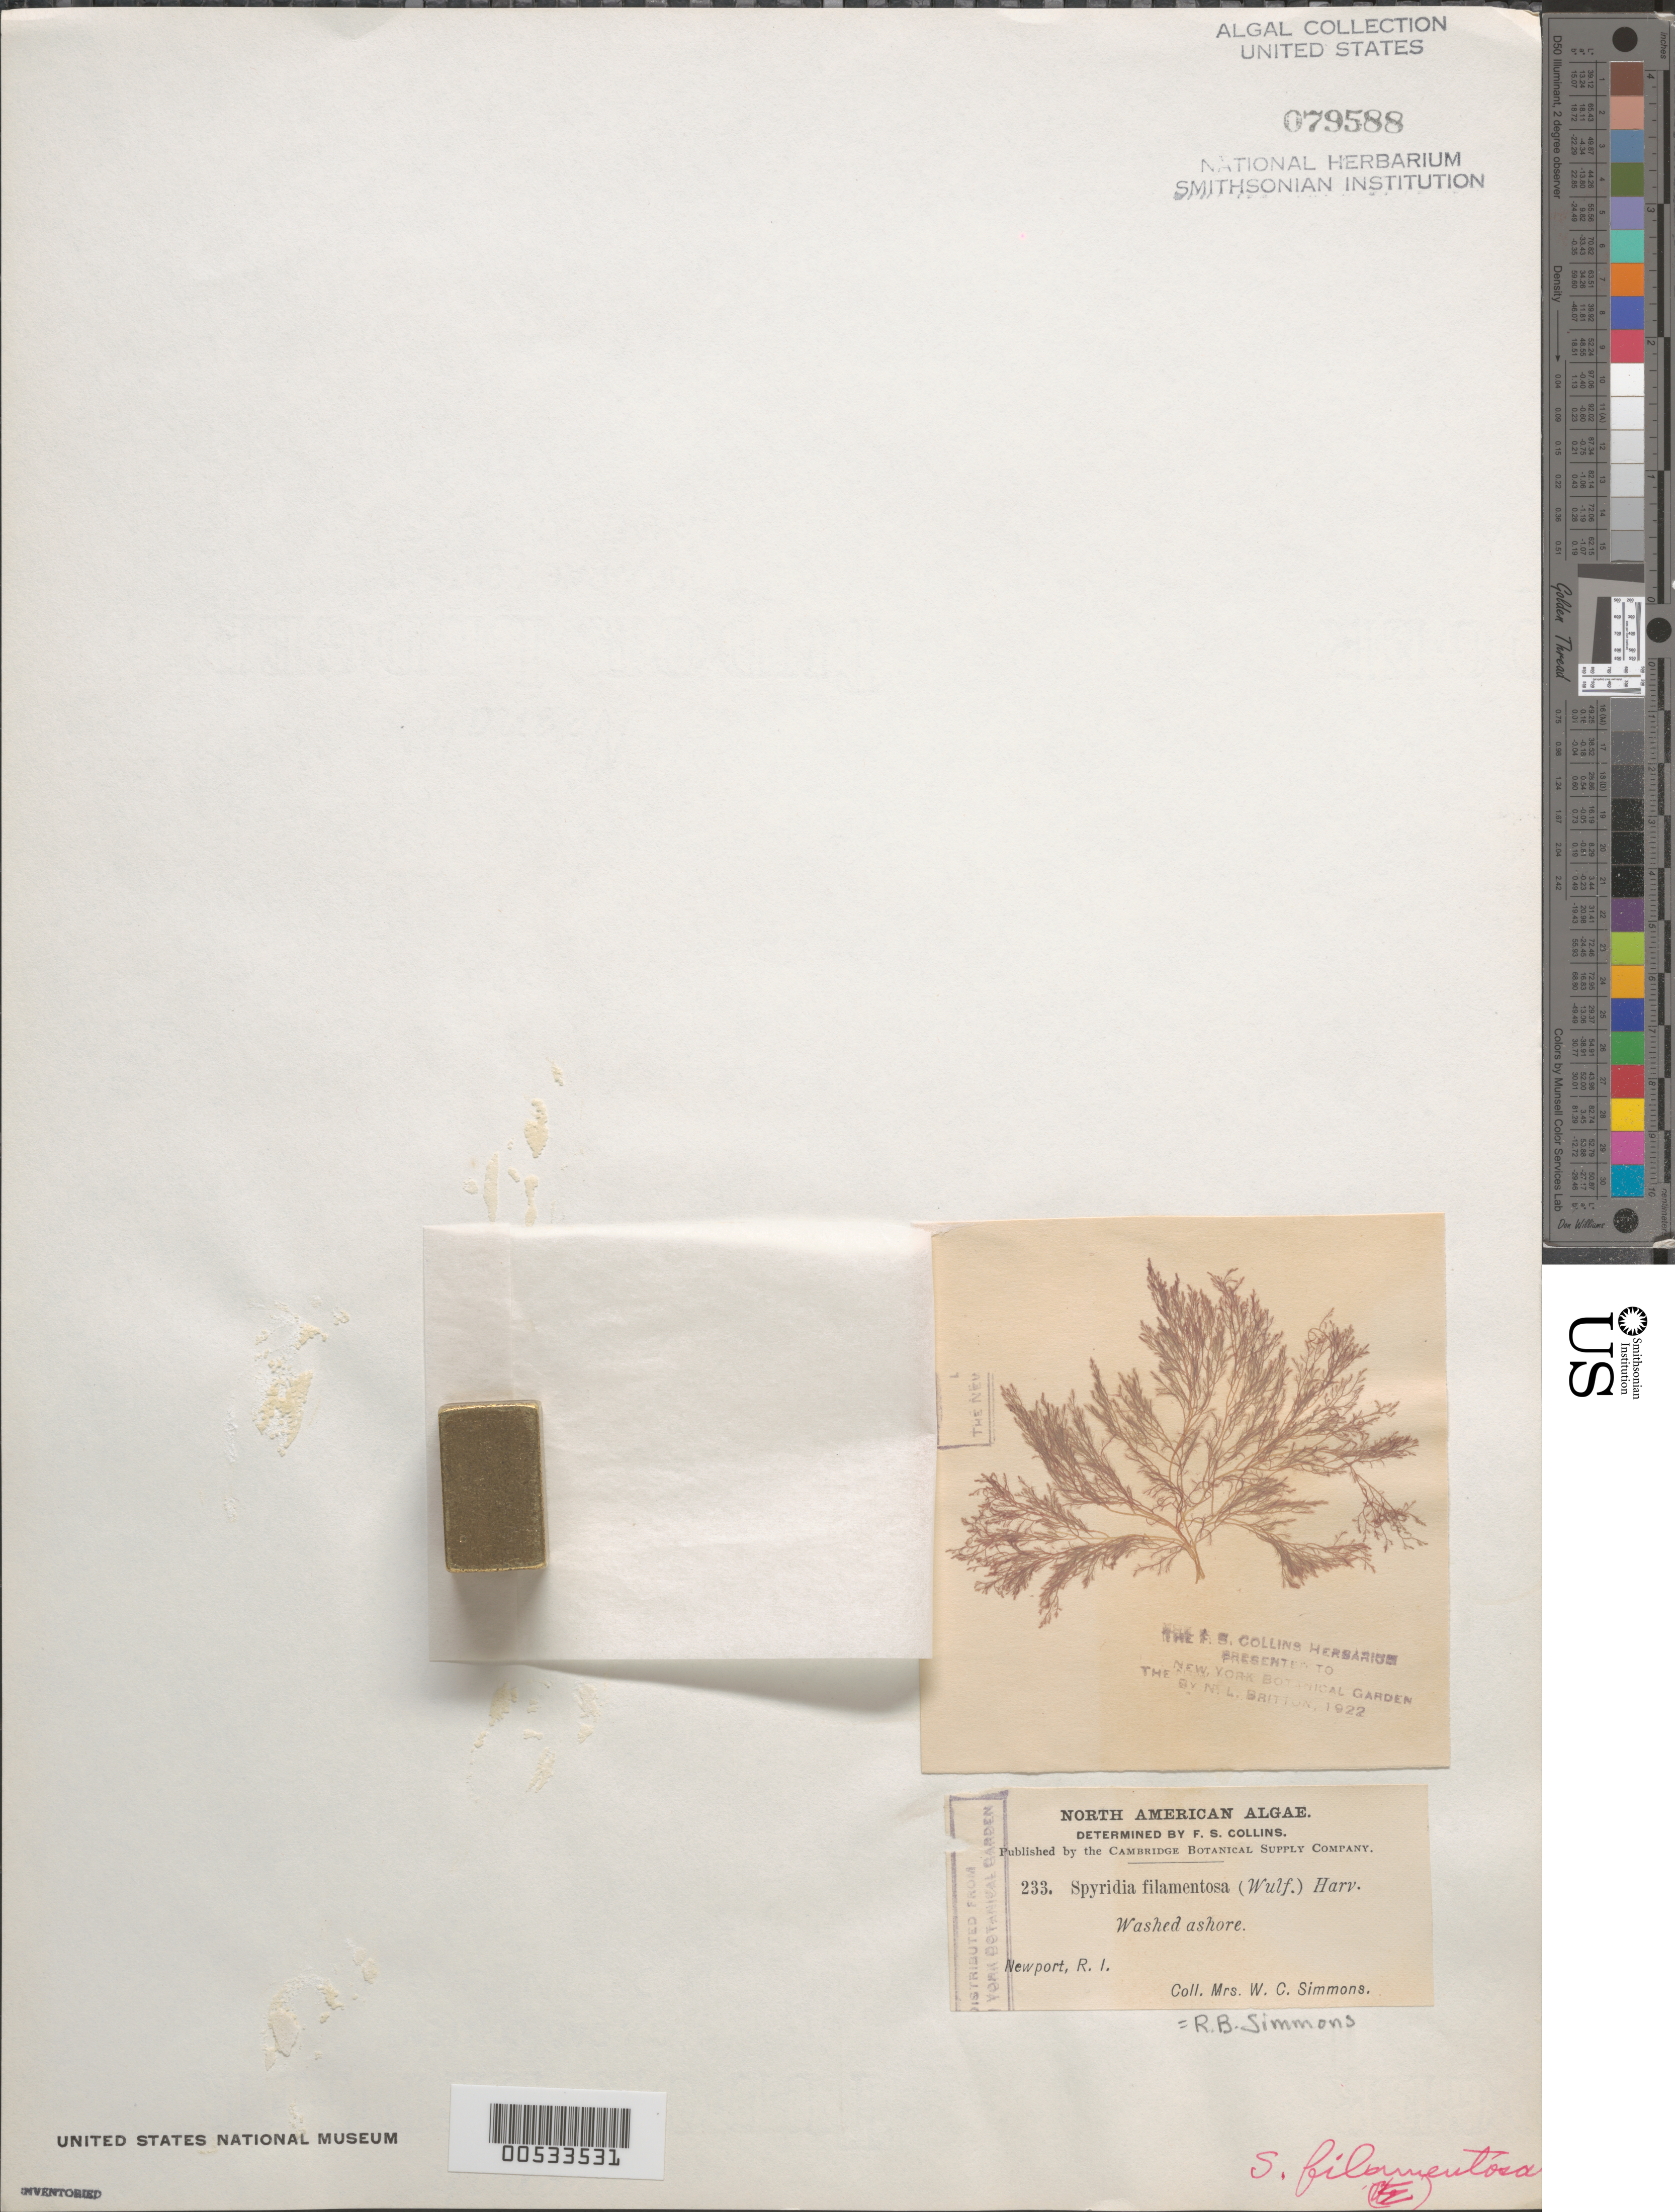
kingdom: Plantae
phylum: Rhodophyta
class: Florideophyceae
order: Ceramiales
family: Spyridiaceae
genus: Spyridia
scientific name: Spyridia filamentosa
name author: (Wulfen) Harv.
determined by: Collins, Frank S.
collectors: R. B. Simmons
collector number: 233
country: United States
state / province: Rhode Island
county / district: Newport County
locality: Newport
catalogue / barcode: US 79588